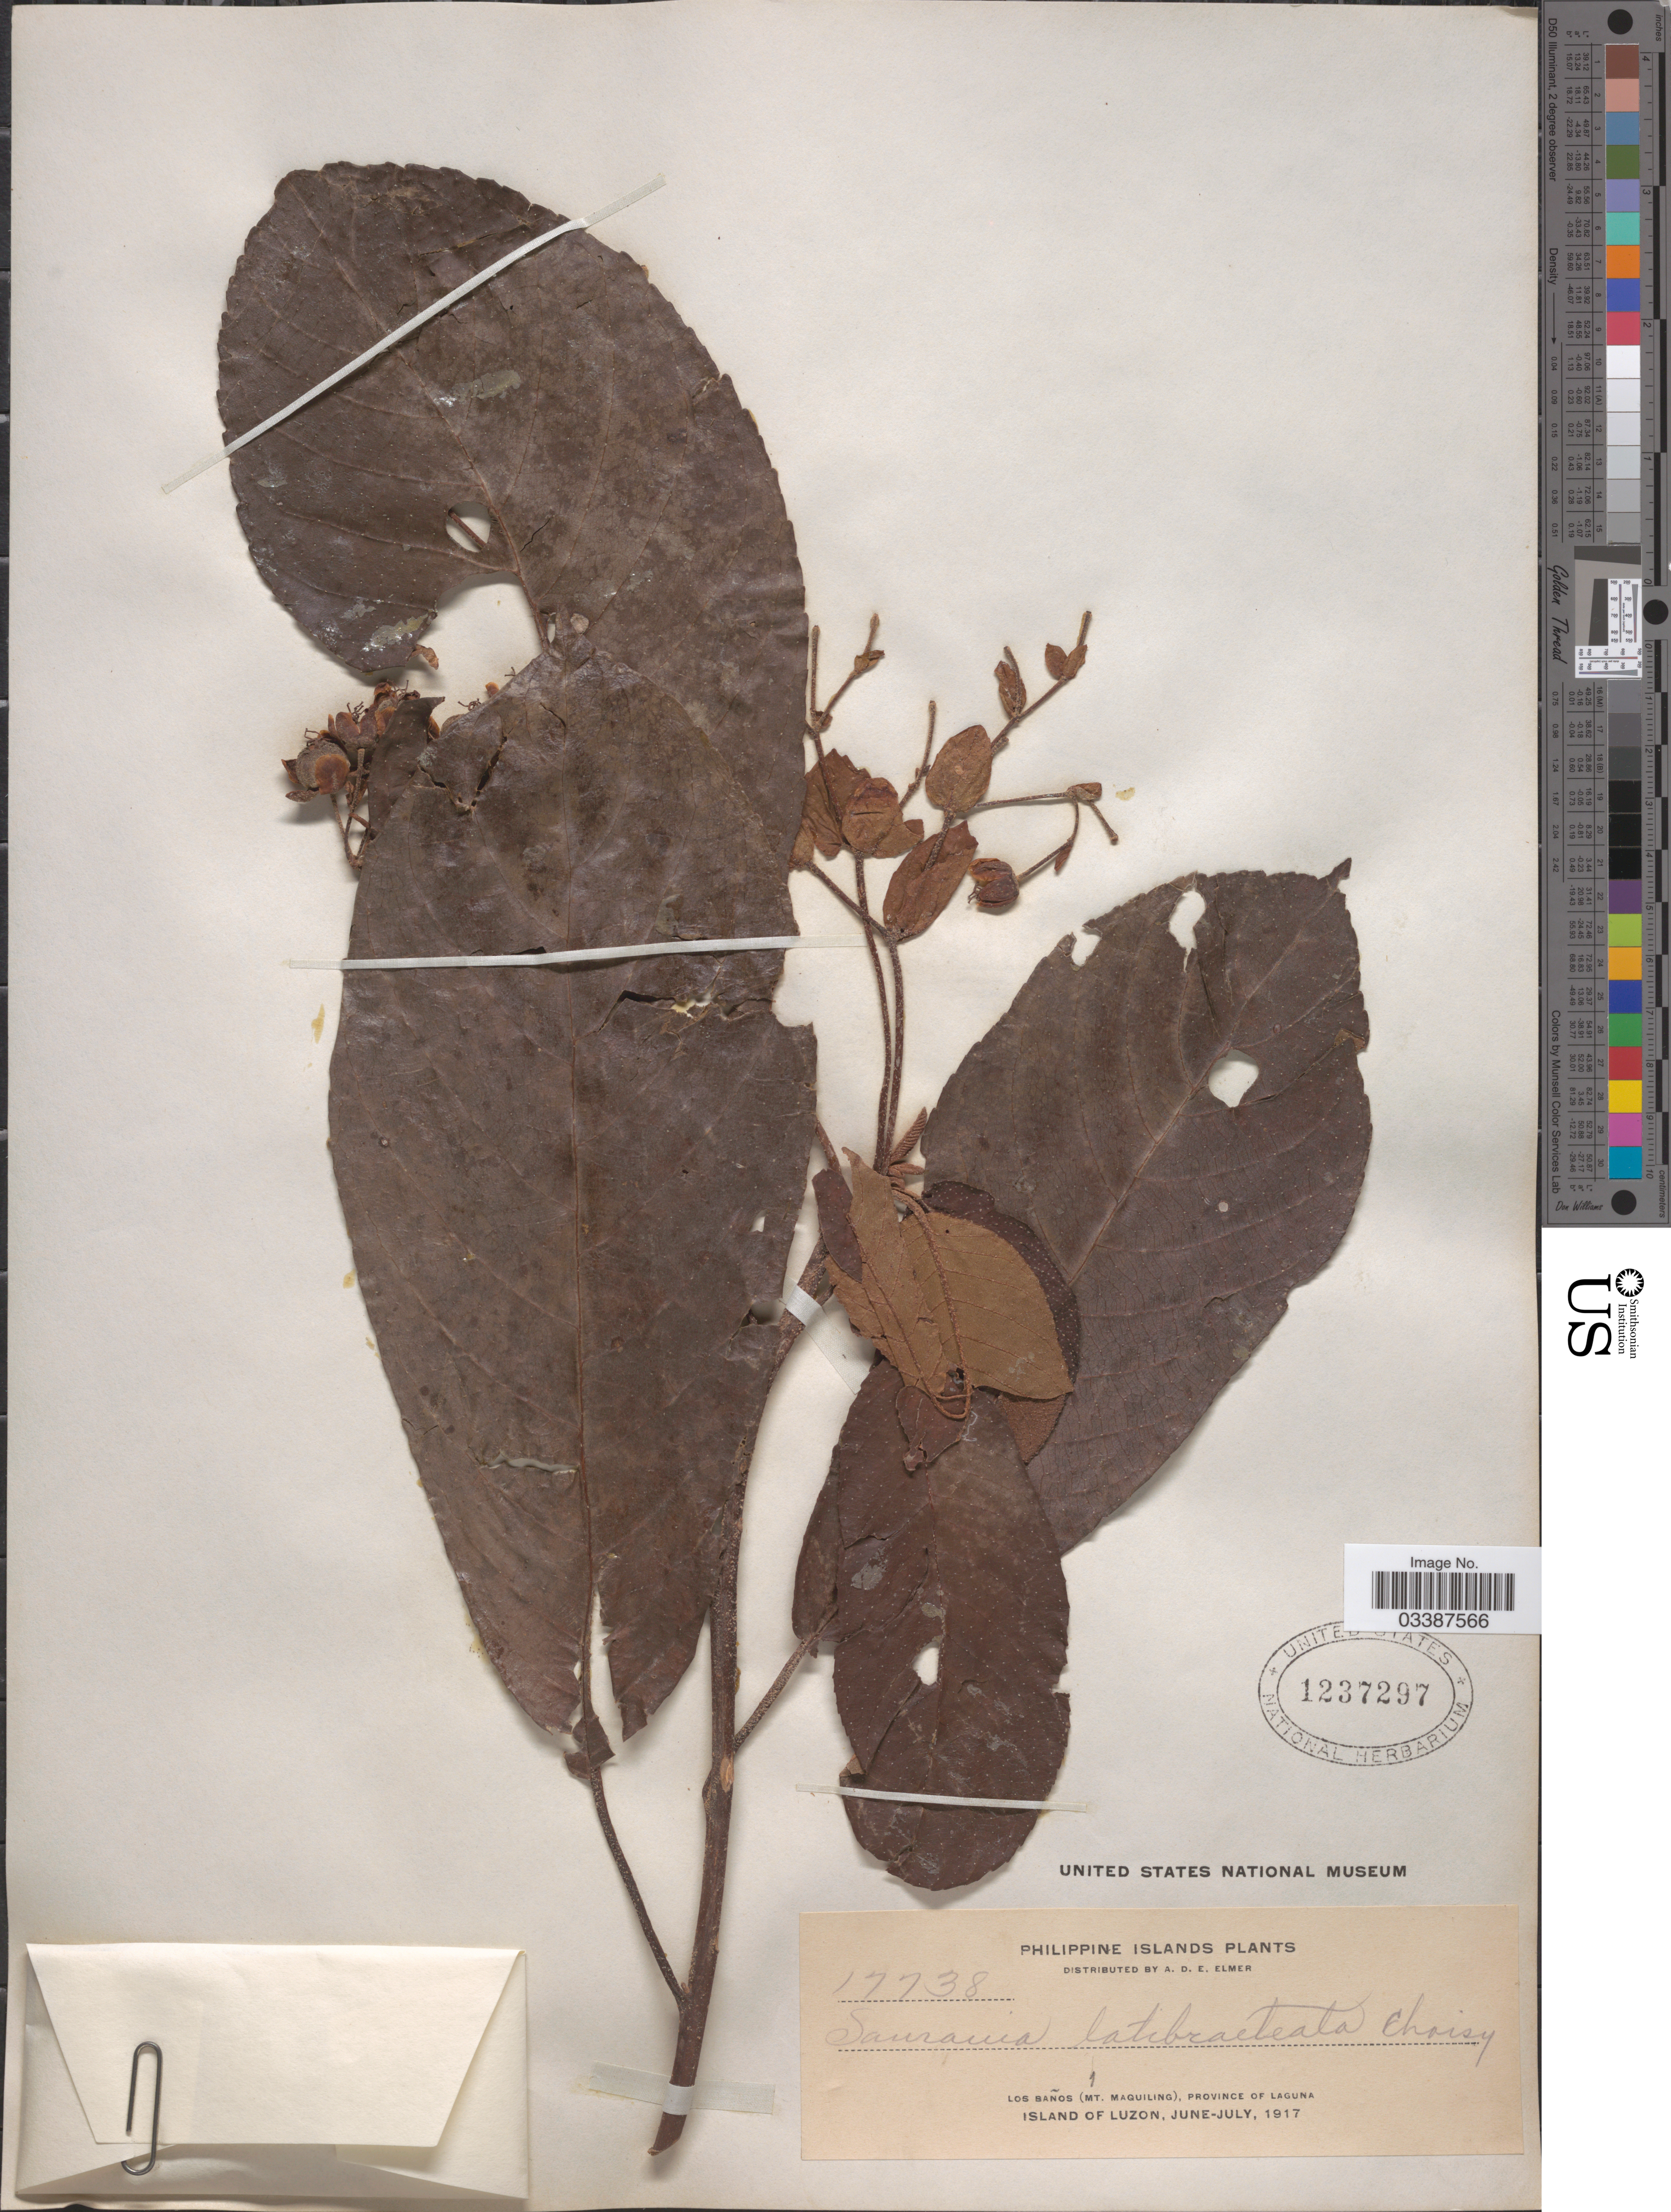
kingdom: Plantae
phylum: Tracheophyta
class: Magnoliopsida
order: Ericales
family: Actinidiaceae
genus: Saurauia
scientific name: Saurauia latibracteata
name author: Choisy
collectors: A. D. E. Elmer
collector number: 17738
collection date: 1917-06/1917-07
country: Philippines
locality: Philippine Islands, Los Baños (Mt. Maquiling), Province of Laguna, Island of Luzon.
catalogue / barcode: US 1237297